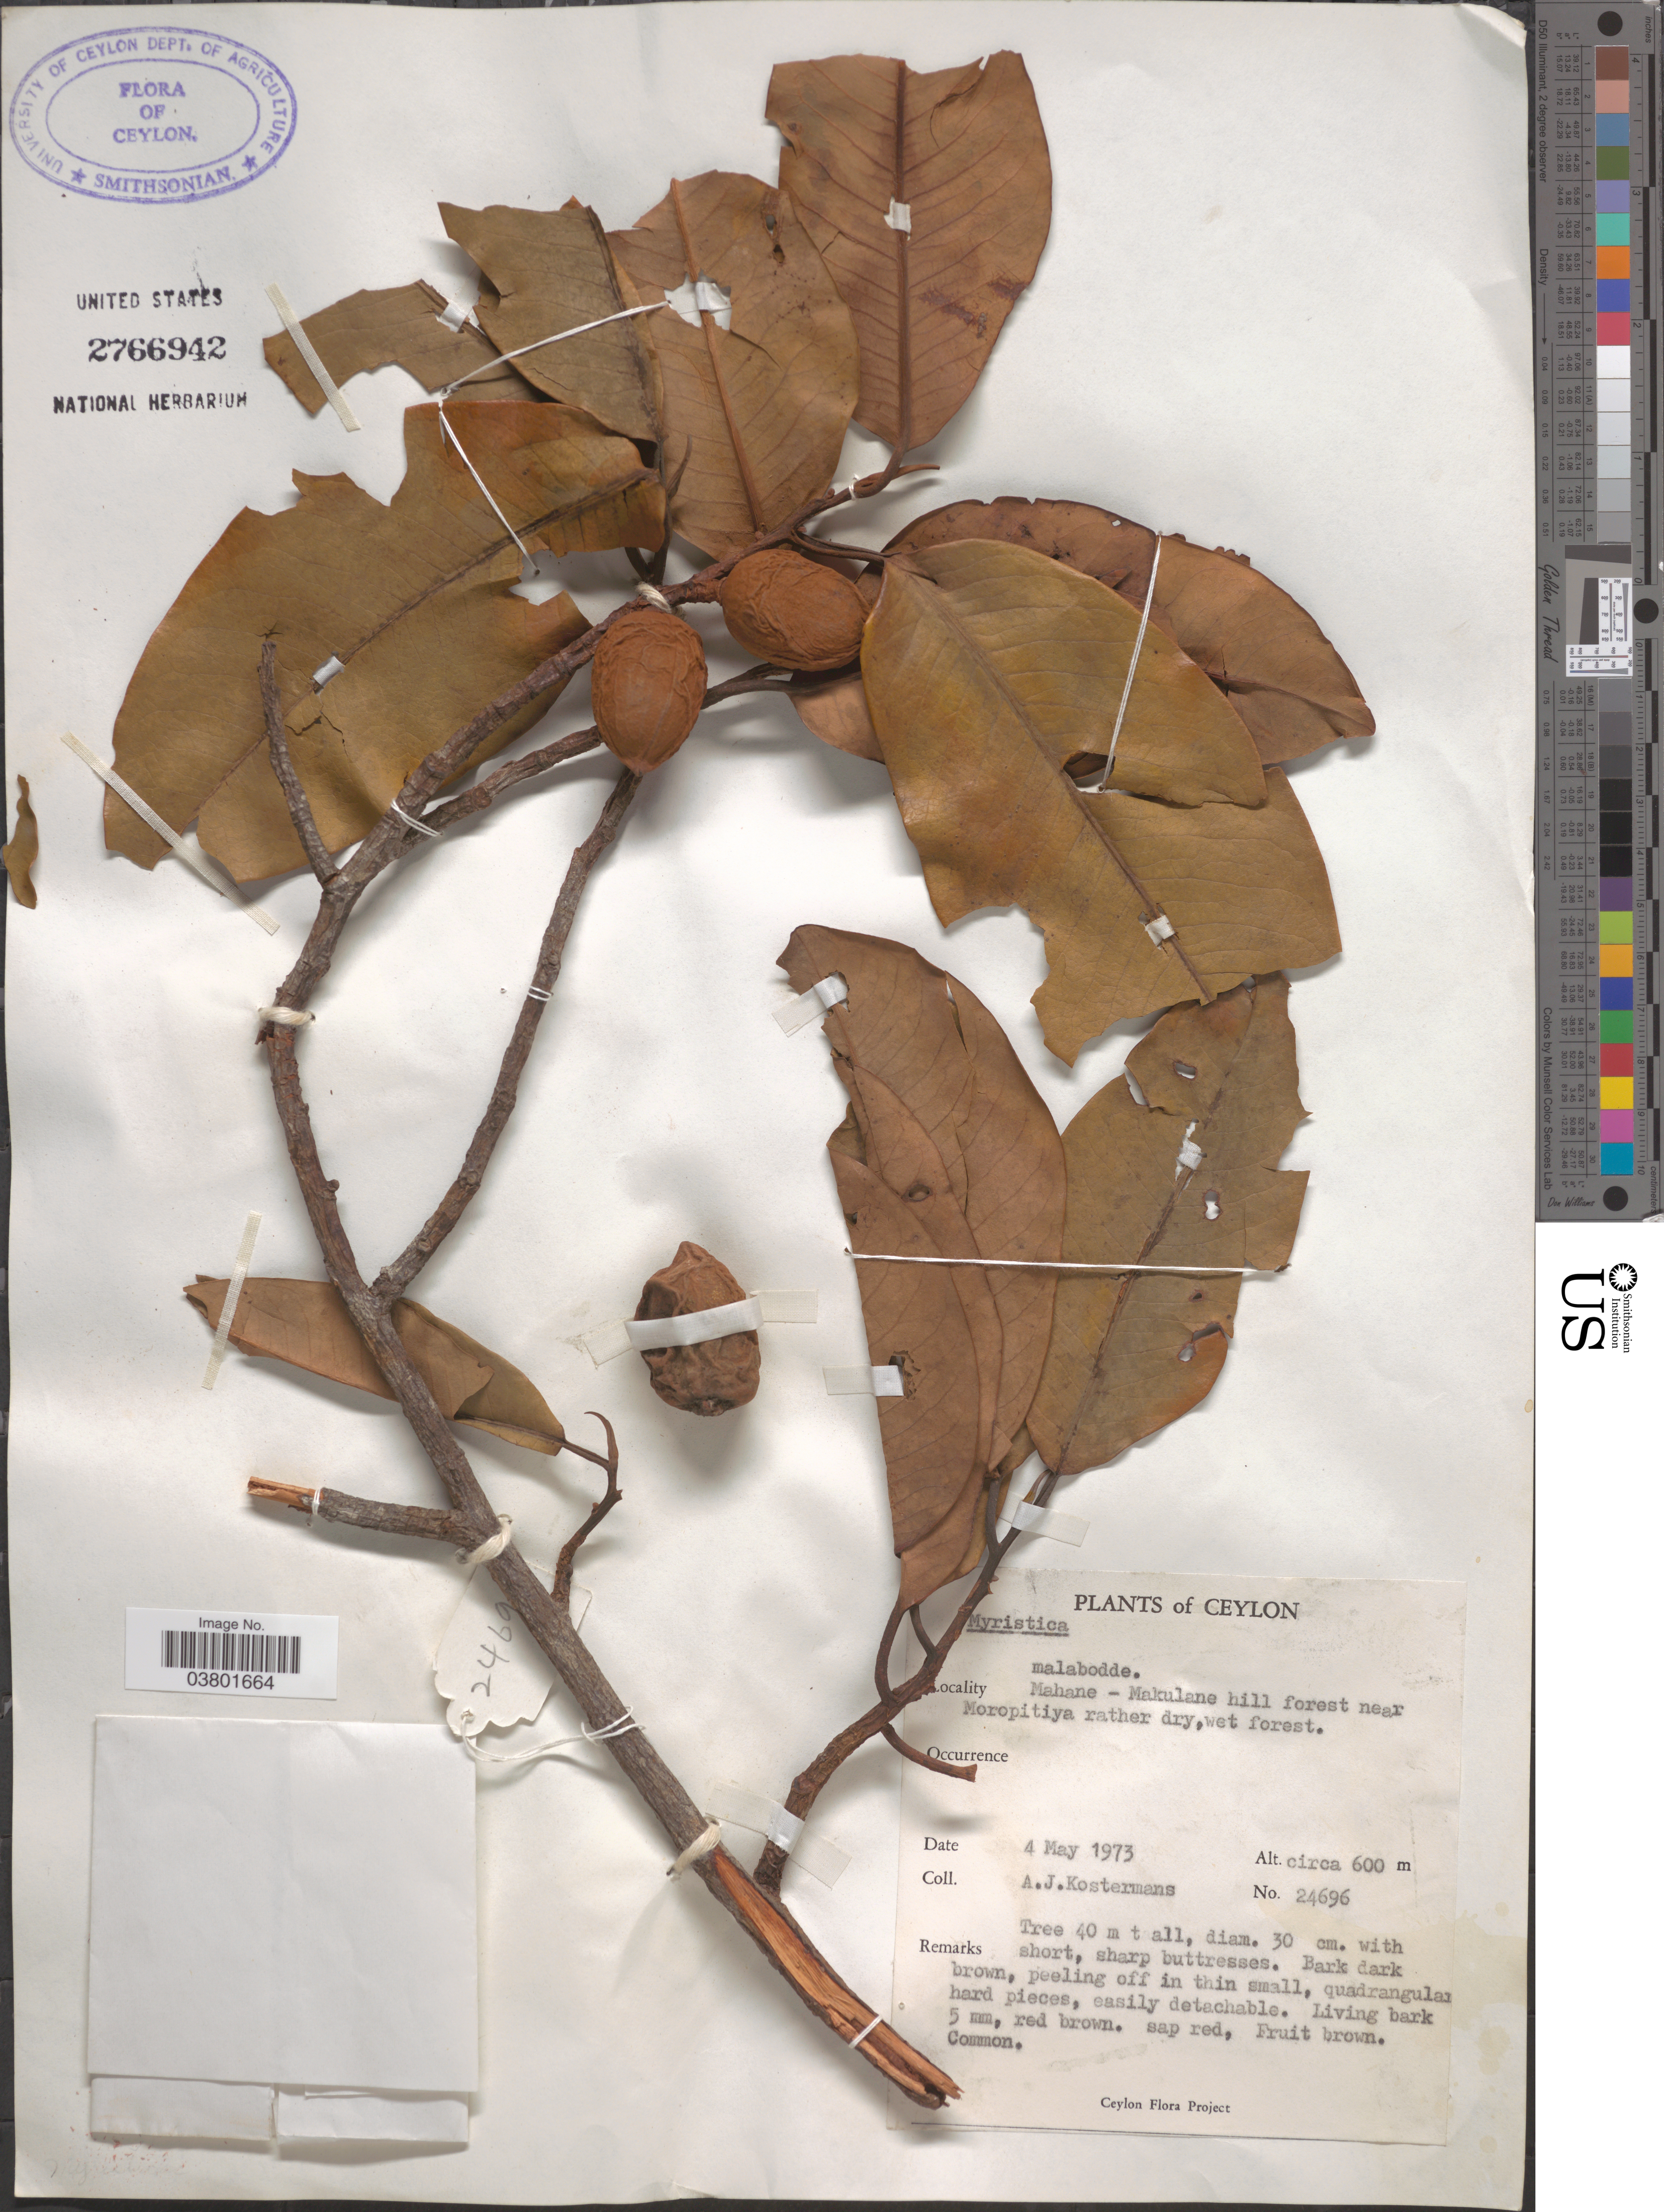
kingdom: Plantae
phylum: Tracheophyta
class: Magnoliopsida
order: Magnoliales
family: Myristicaceae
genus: Myristica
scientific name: Myristica sp.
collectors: A. J. G. Kostermans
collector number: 24696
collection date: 1973-05-04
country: Sri Lanka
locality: Ceylon. Mahane - Makulane hill forest near Moropitiya rather dry, wet forest.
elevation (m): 600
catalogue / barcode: US 2766942